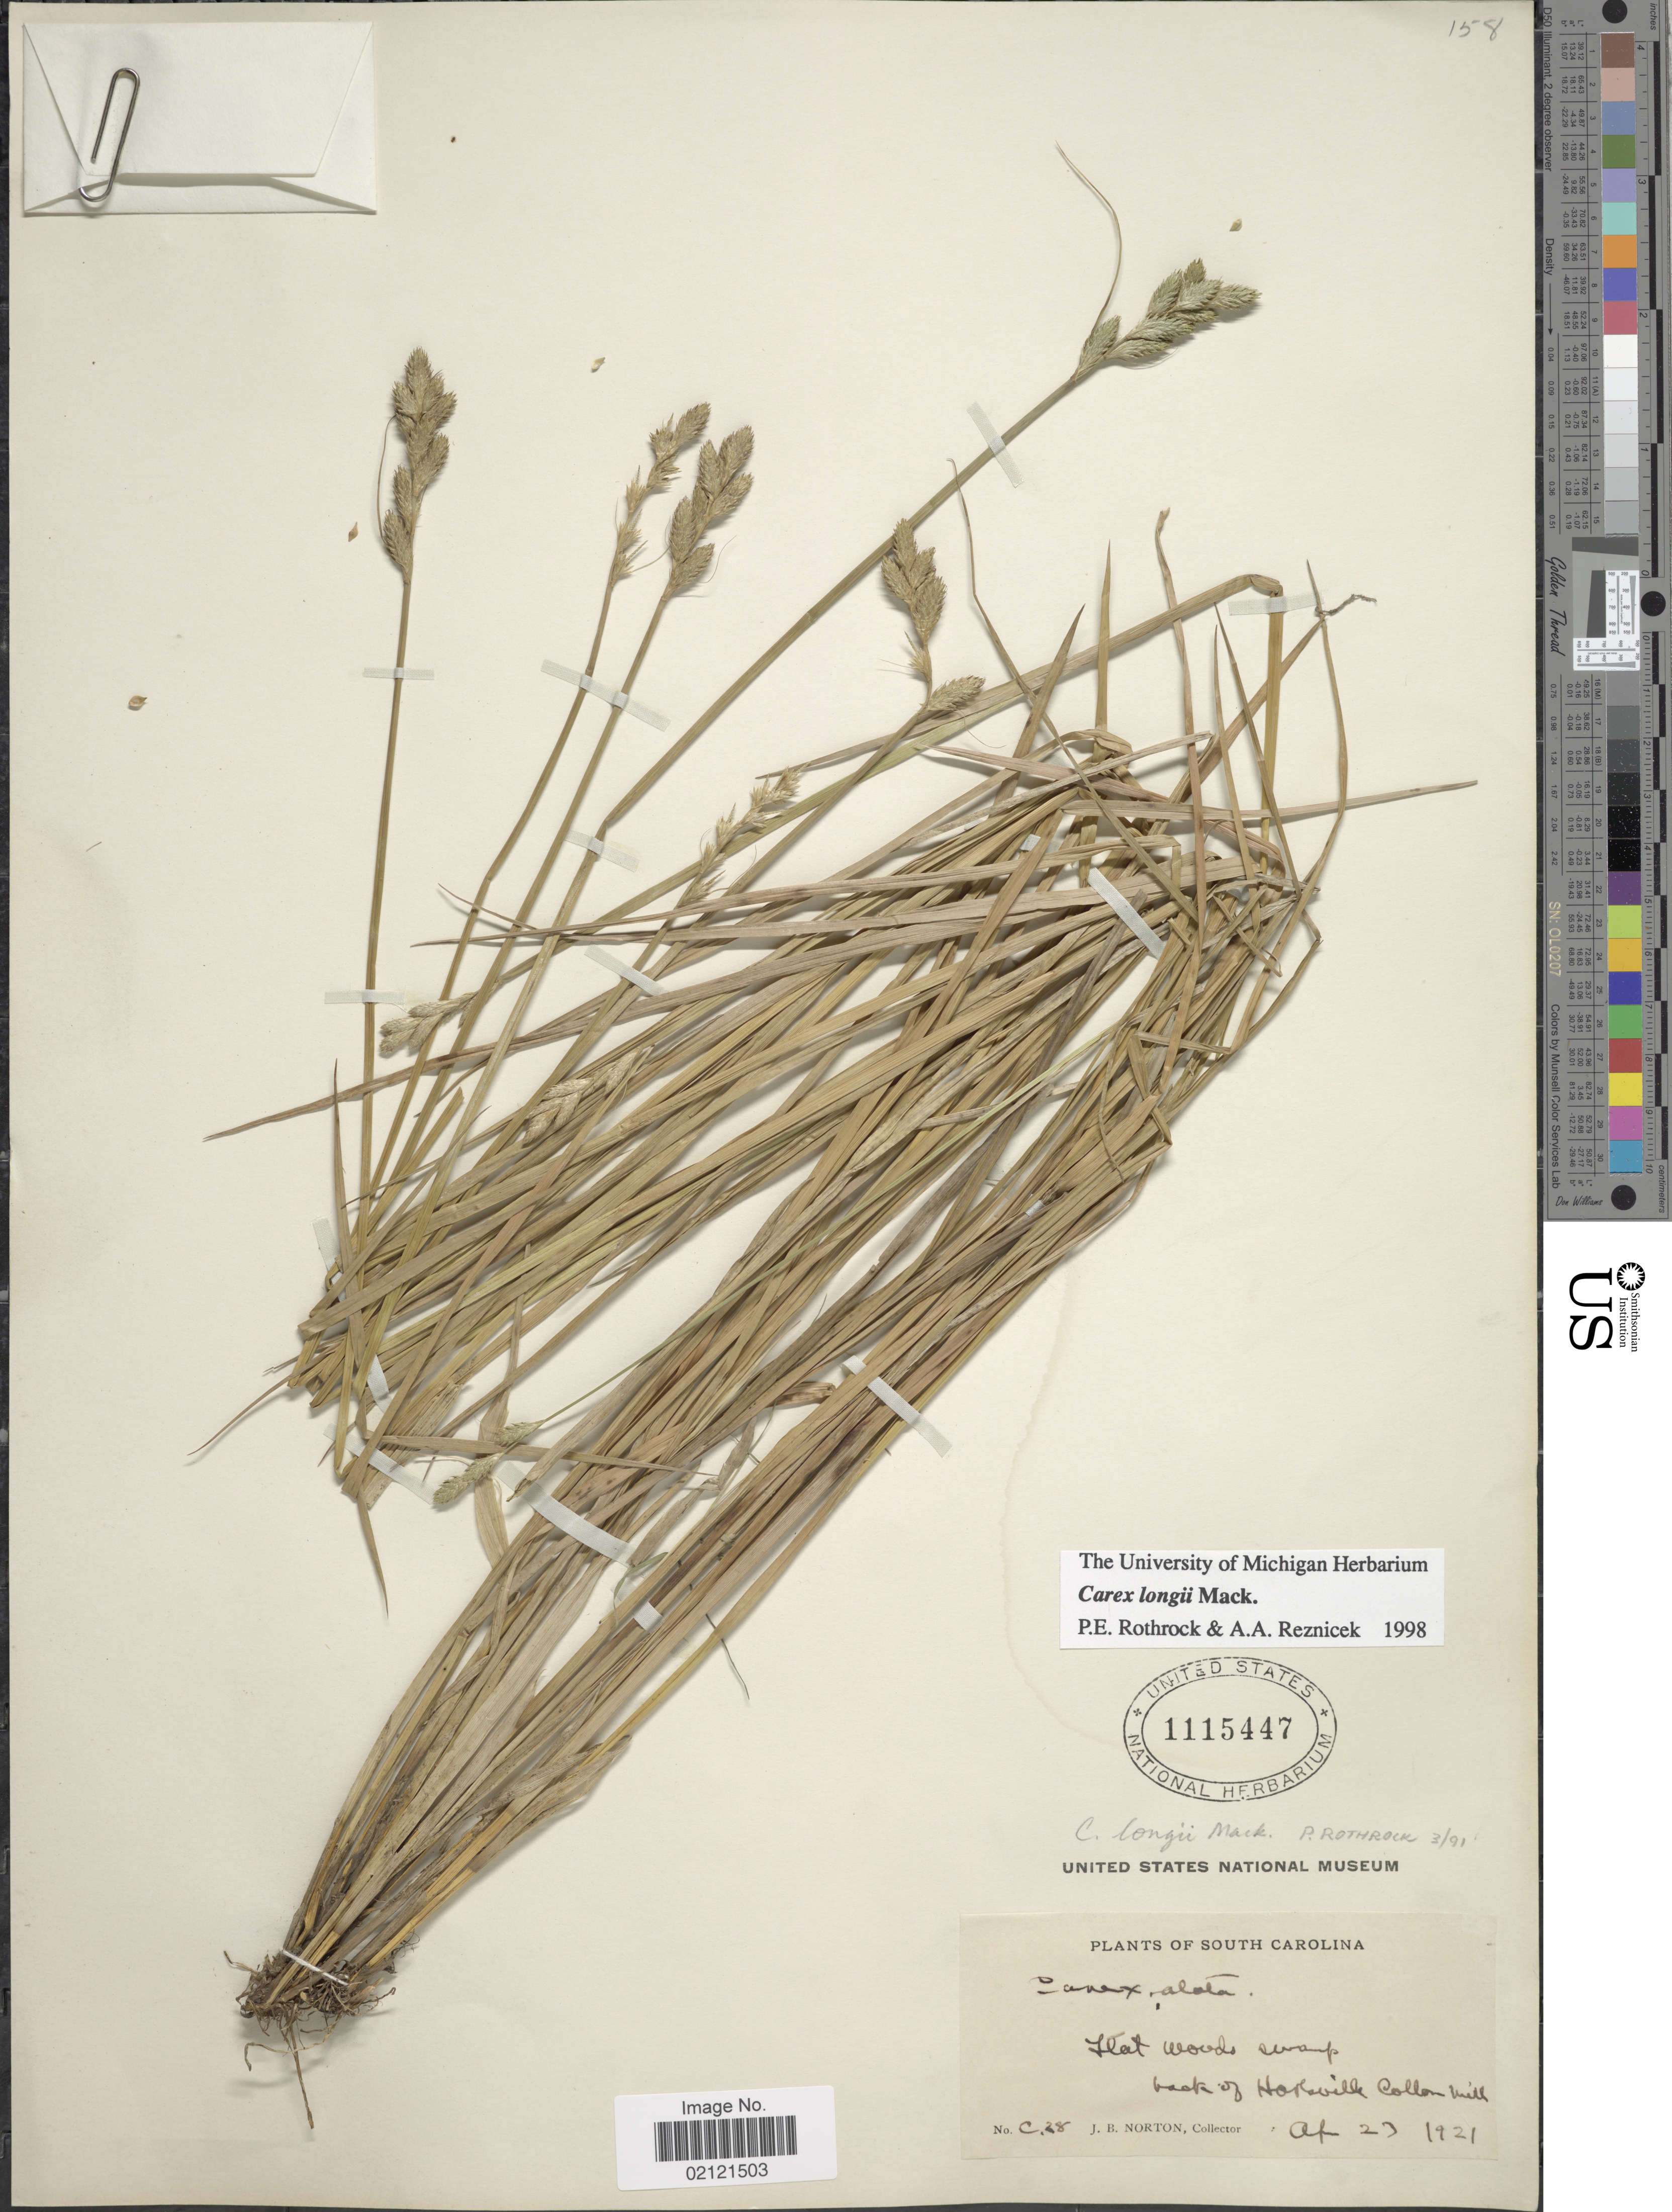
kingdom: Plantae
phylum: Tracheophyta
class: Liliopsida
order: Poales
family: Cyperaceae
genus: Carex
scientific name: Carex longii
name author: Mack.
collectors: J. B. Norton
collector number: C28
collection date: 1921-04-23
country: United States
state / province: South Carolina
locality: Back of Horseville Collon Mill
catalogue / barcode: US 1115447